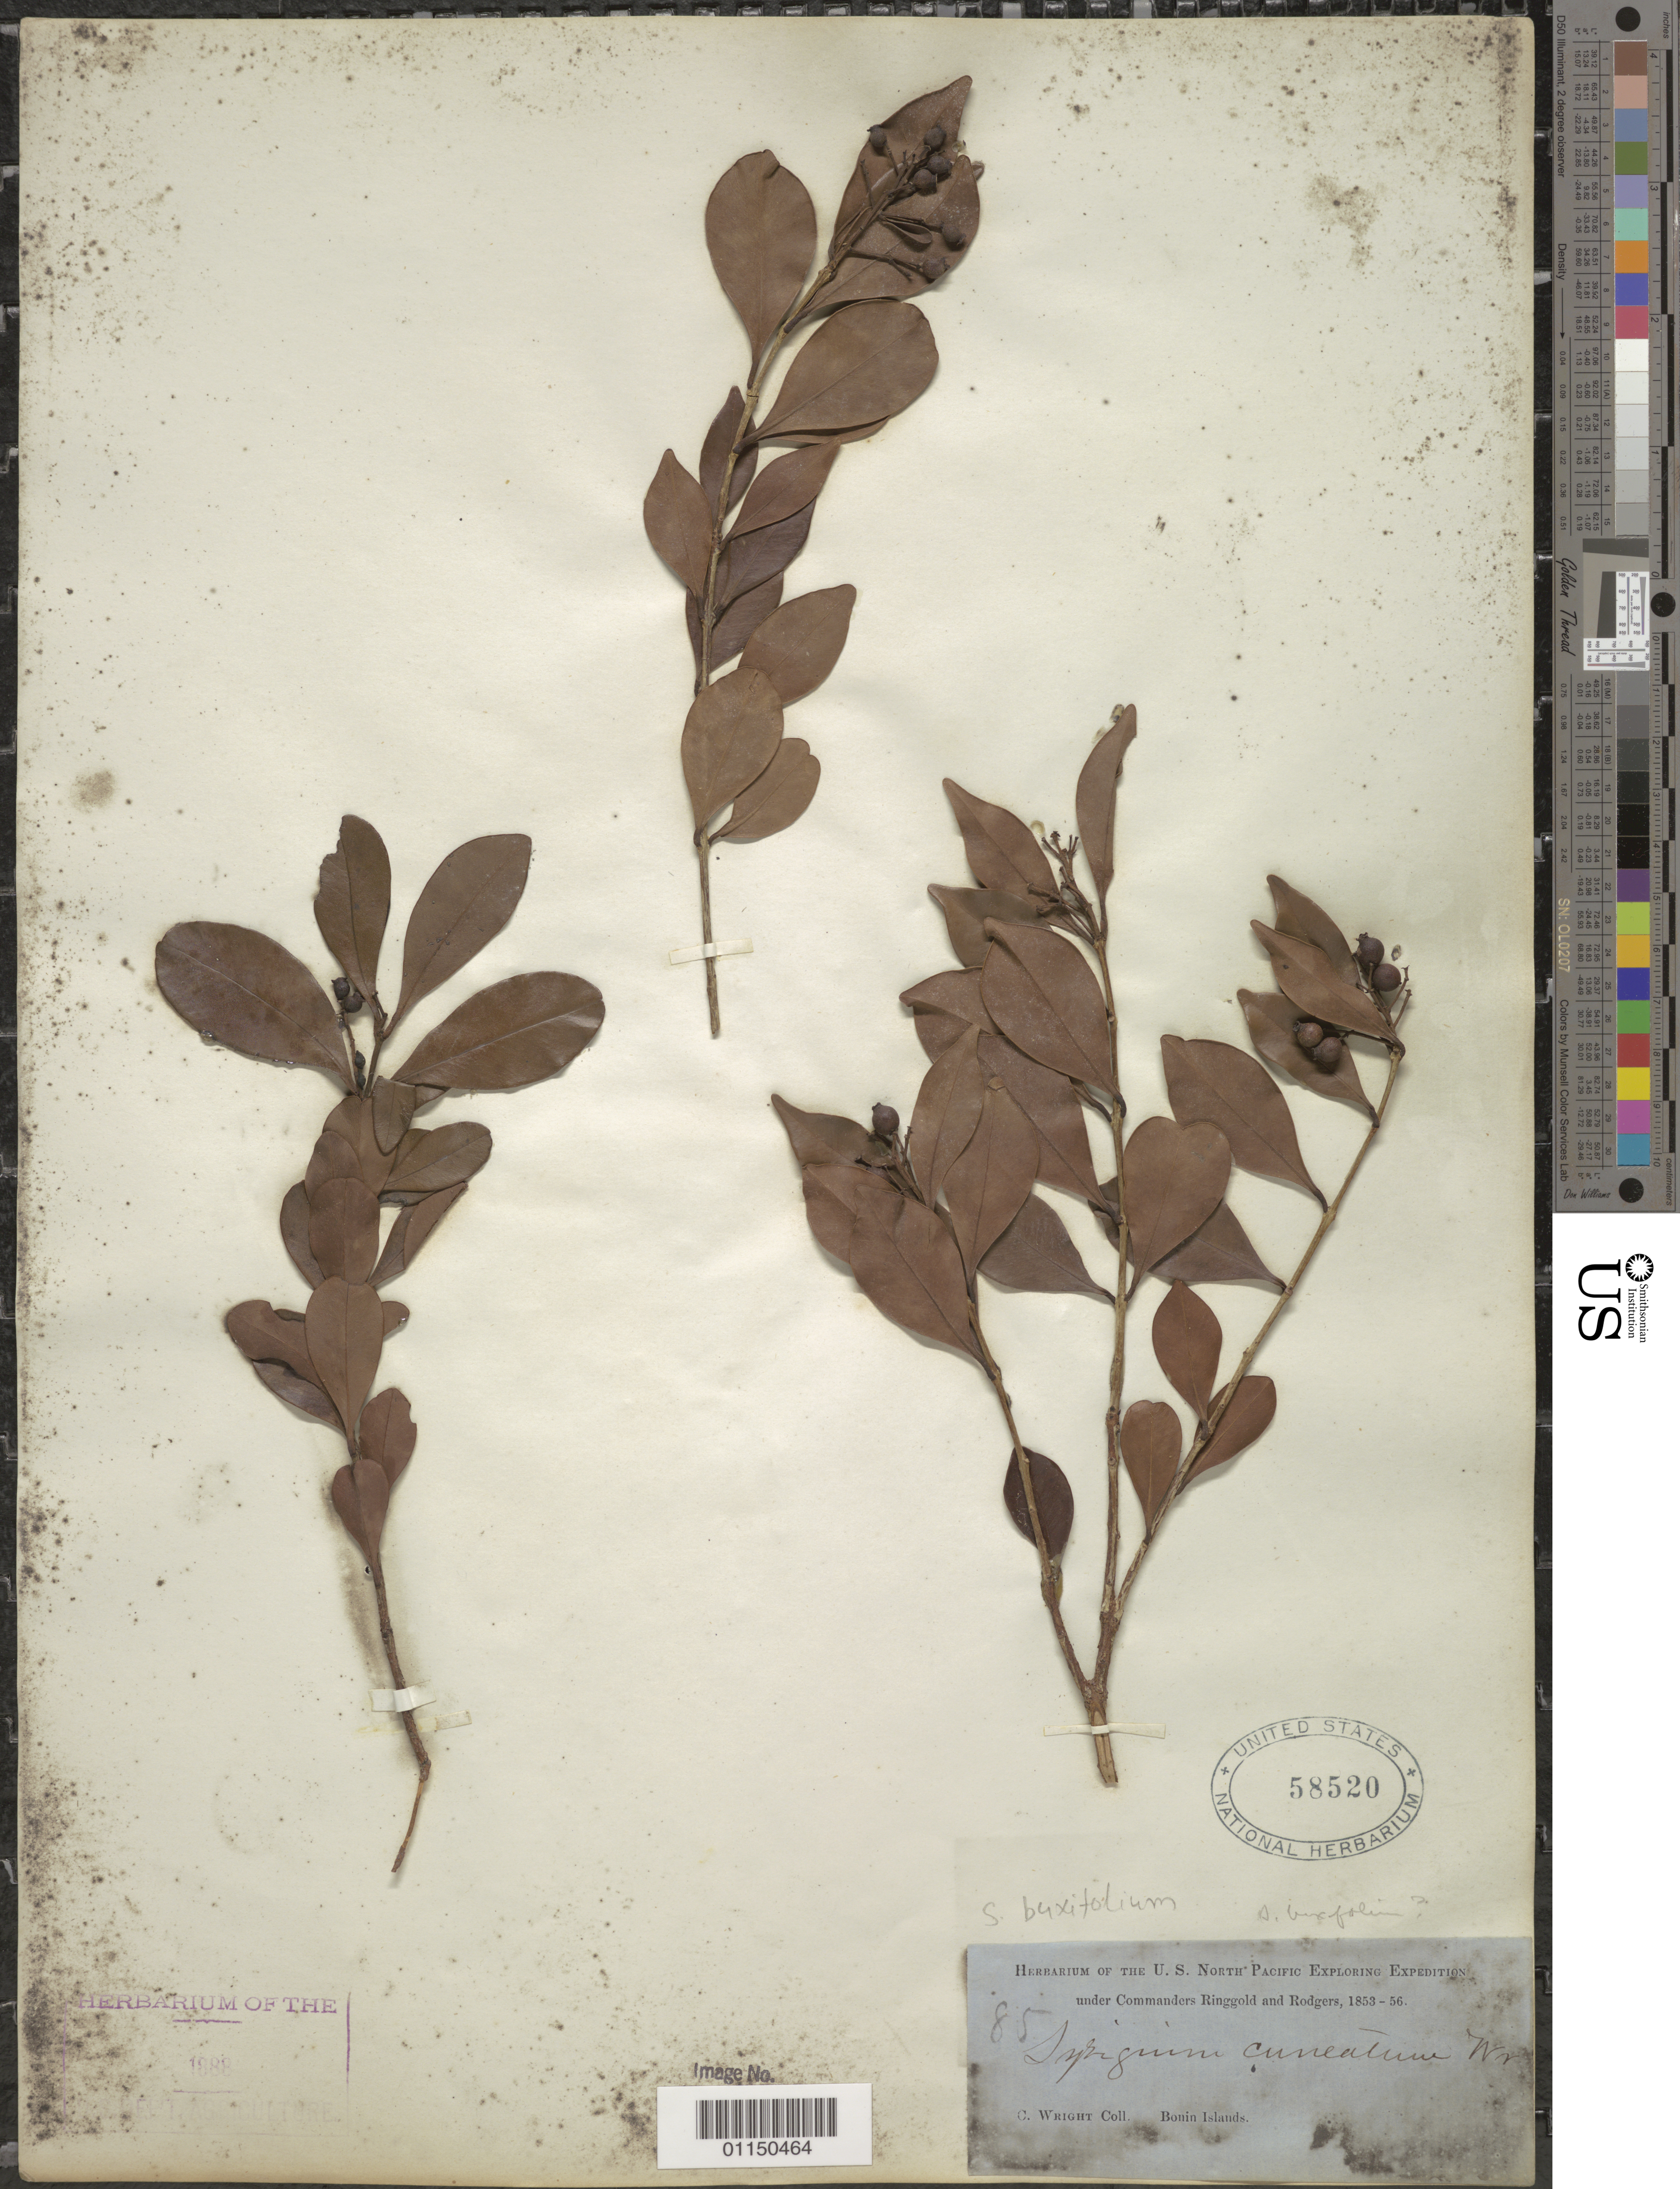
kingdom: Plantae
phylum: Tracheophyta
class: Magnoliopsida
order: Myrtales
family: Myrtaceae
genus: Syzygium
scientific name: Syzygium buxifolium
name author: Hook. & Arn.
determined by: Strong, Mark T., (BOT), Smithsonian Institution - National Museum of Natural History (UNITED STATES)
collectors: C. Wright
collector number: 85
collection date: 1853/1856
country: Japan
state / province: Tokyo, Federal City of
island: Bonin Islands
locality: Bonin Islands.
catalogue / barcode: US 58520